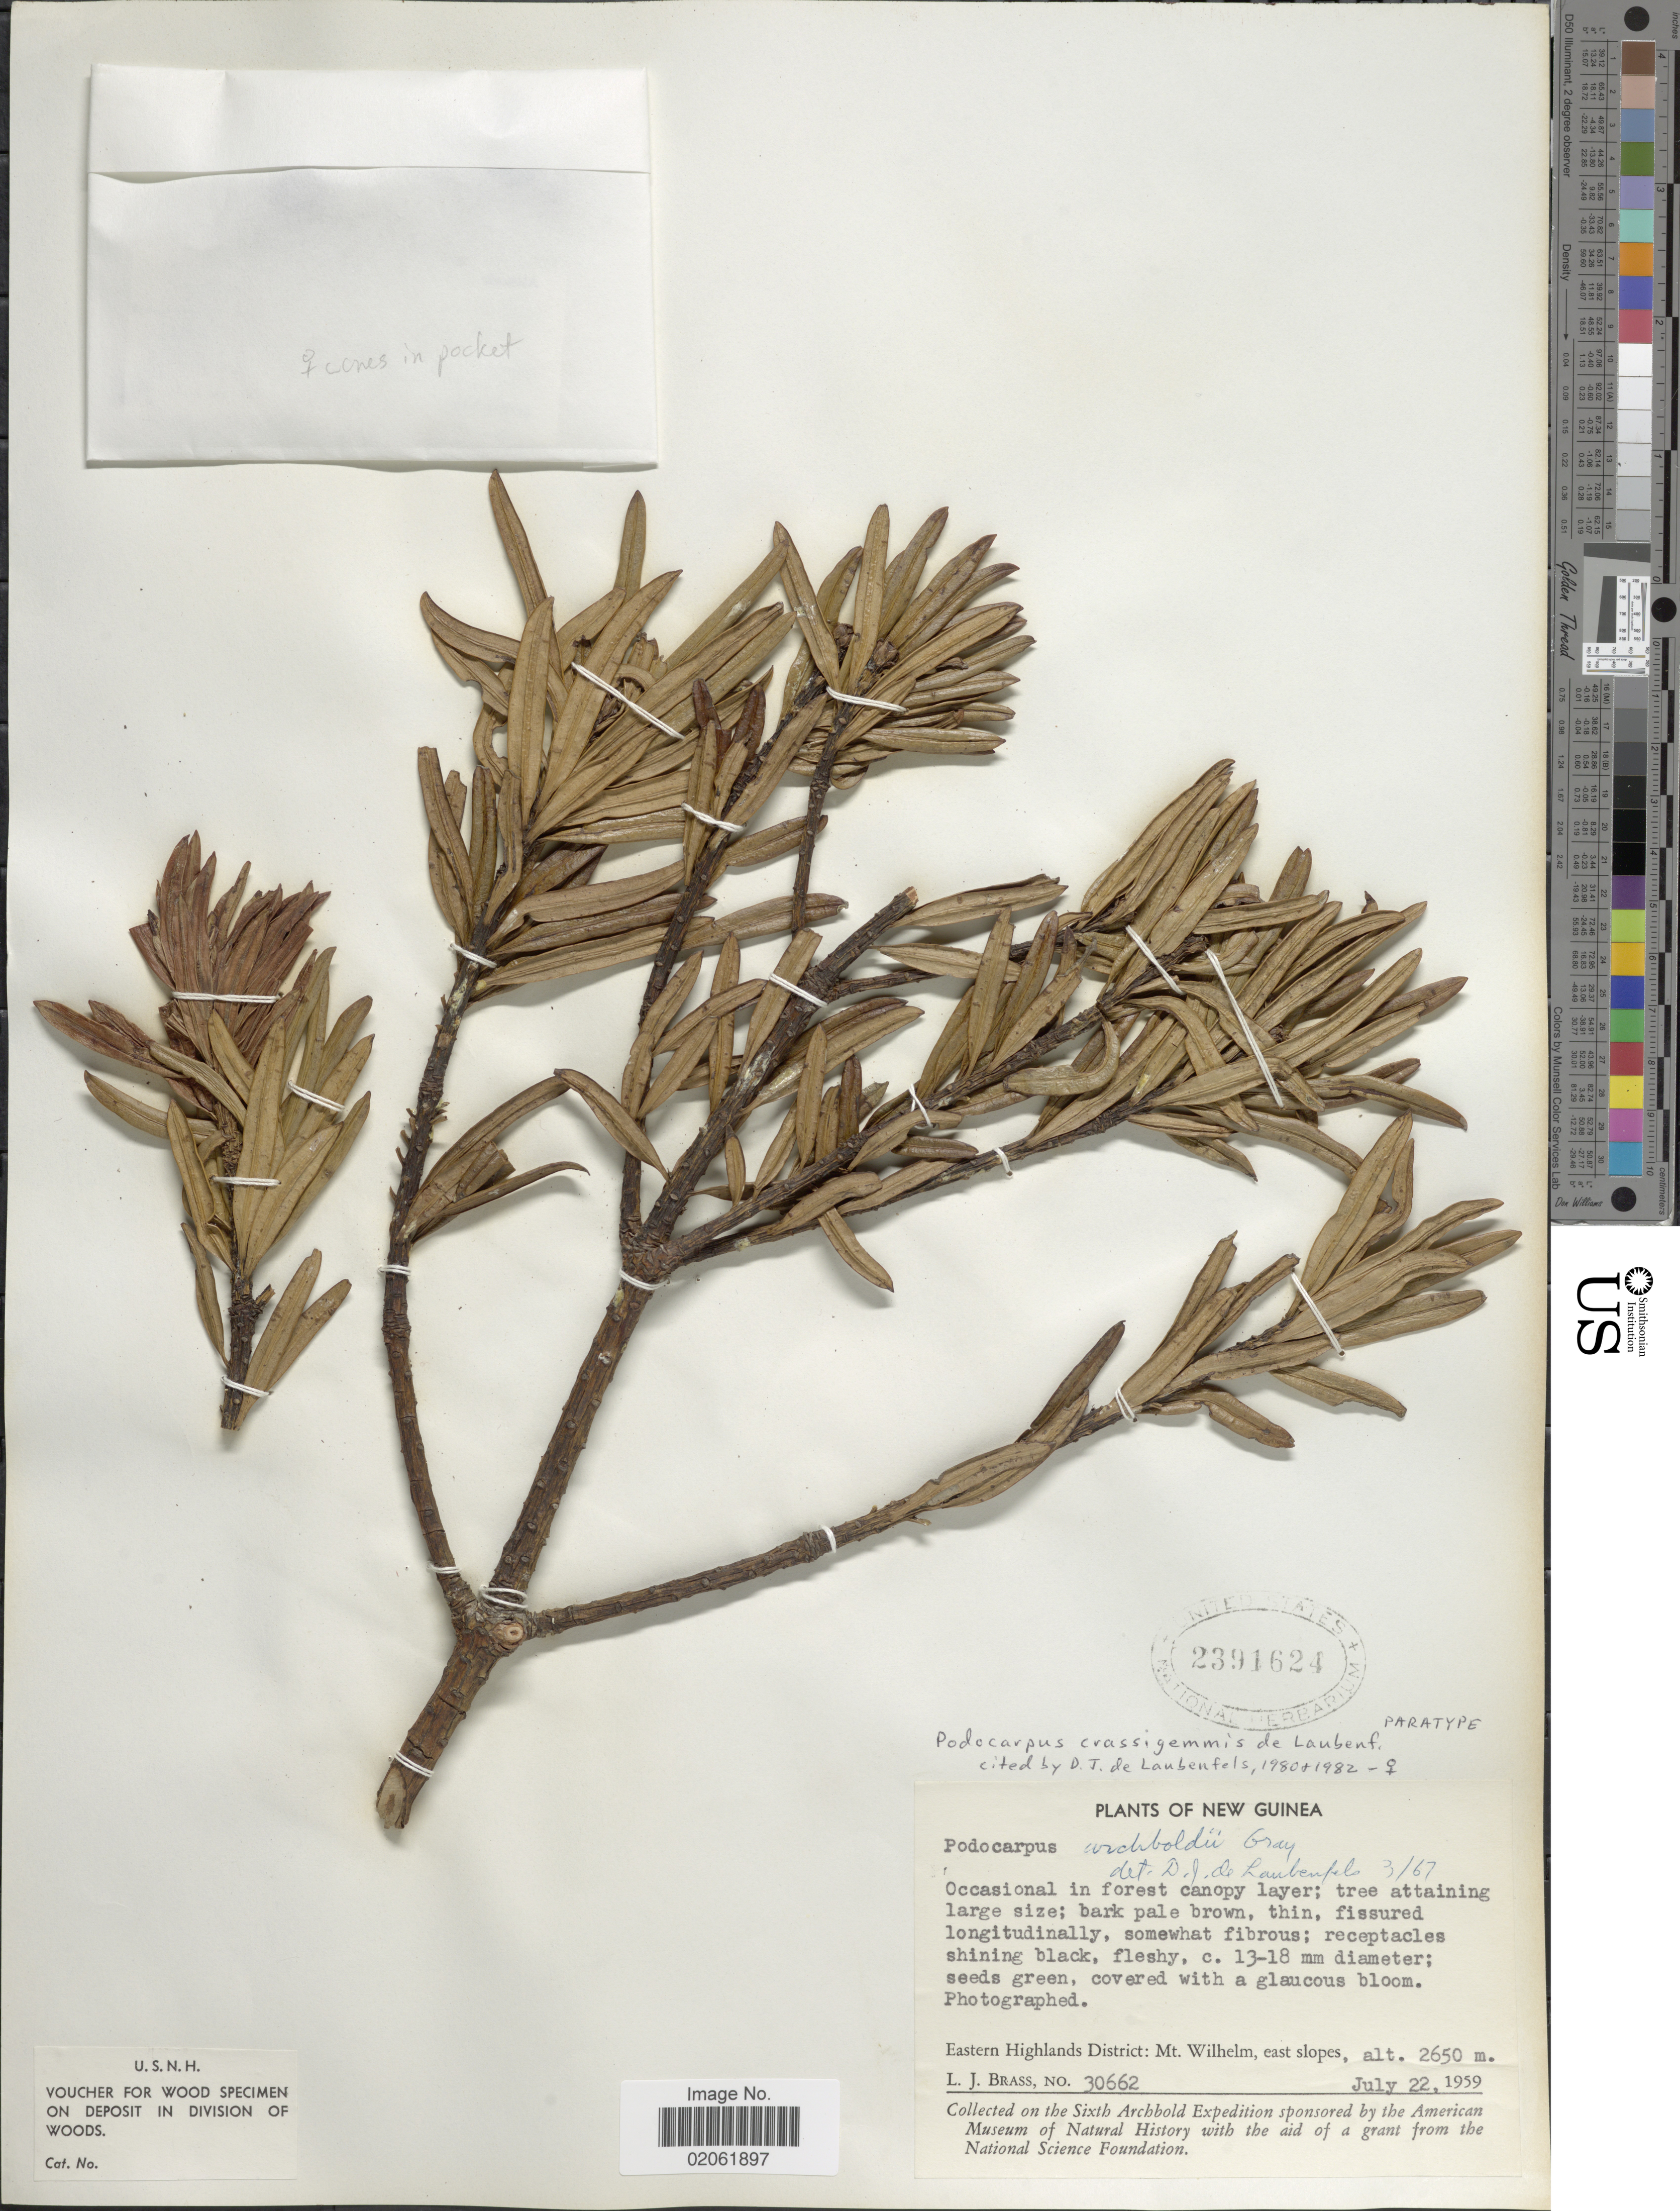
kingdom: Plantae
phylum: Tracheophyta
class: Pinopsida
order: Pinales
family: Podocarpaceae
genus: Podocarpus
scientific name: Podocarpus crassigemmis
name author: de Laub.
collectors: L. J. Brass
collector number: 30662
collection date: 1959-07-22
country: Papua New Guinea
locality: New Guinea, Eastern Highlands District: Mt. Wilhelm, east slopes.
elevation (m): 2650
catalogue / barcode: US 2391624